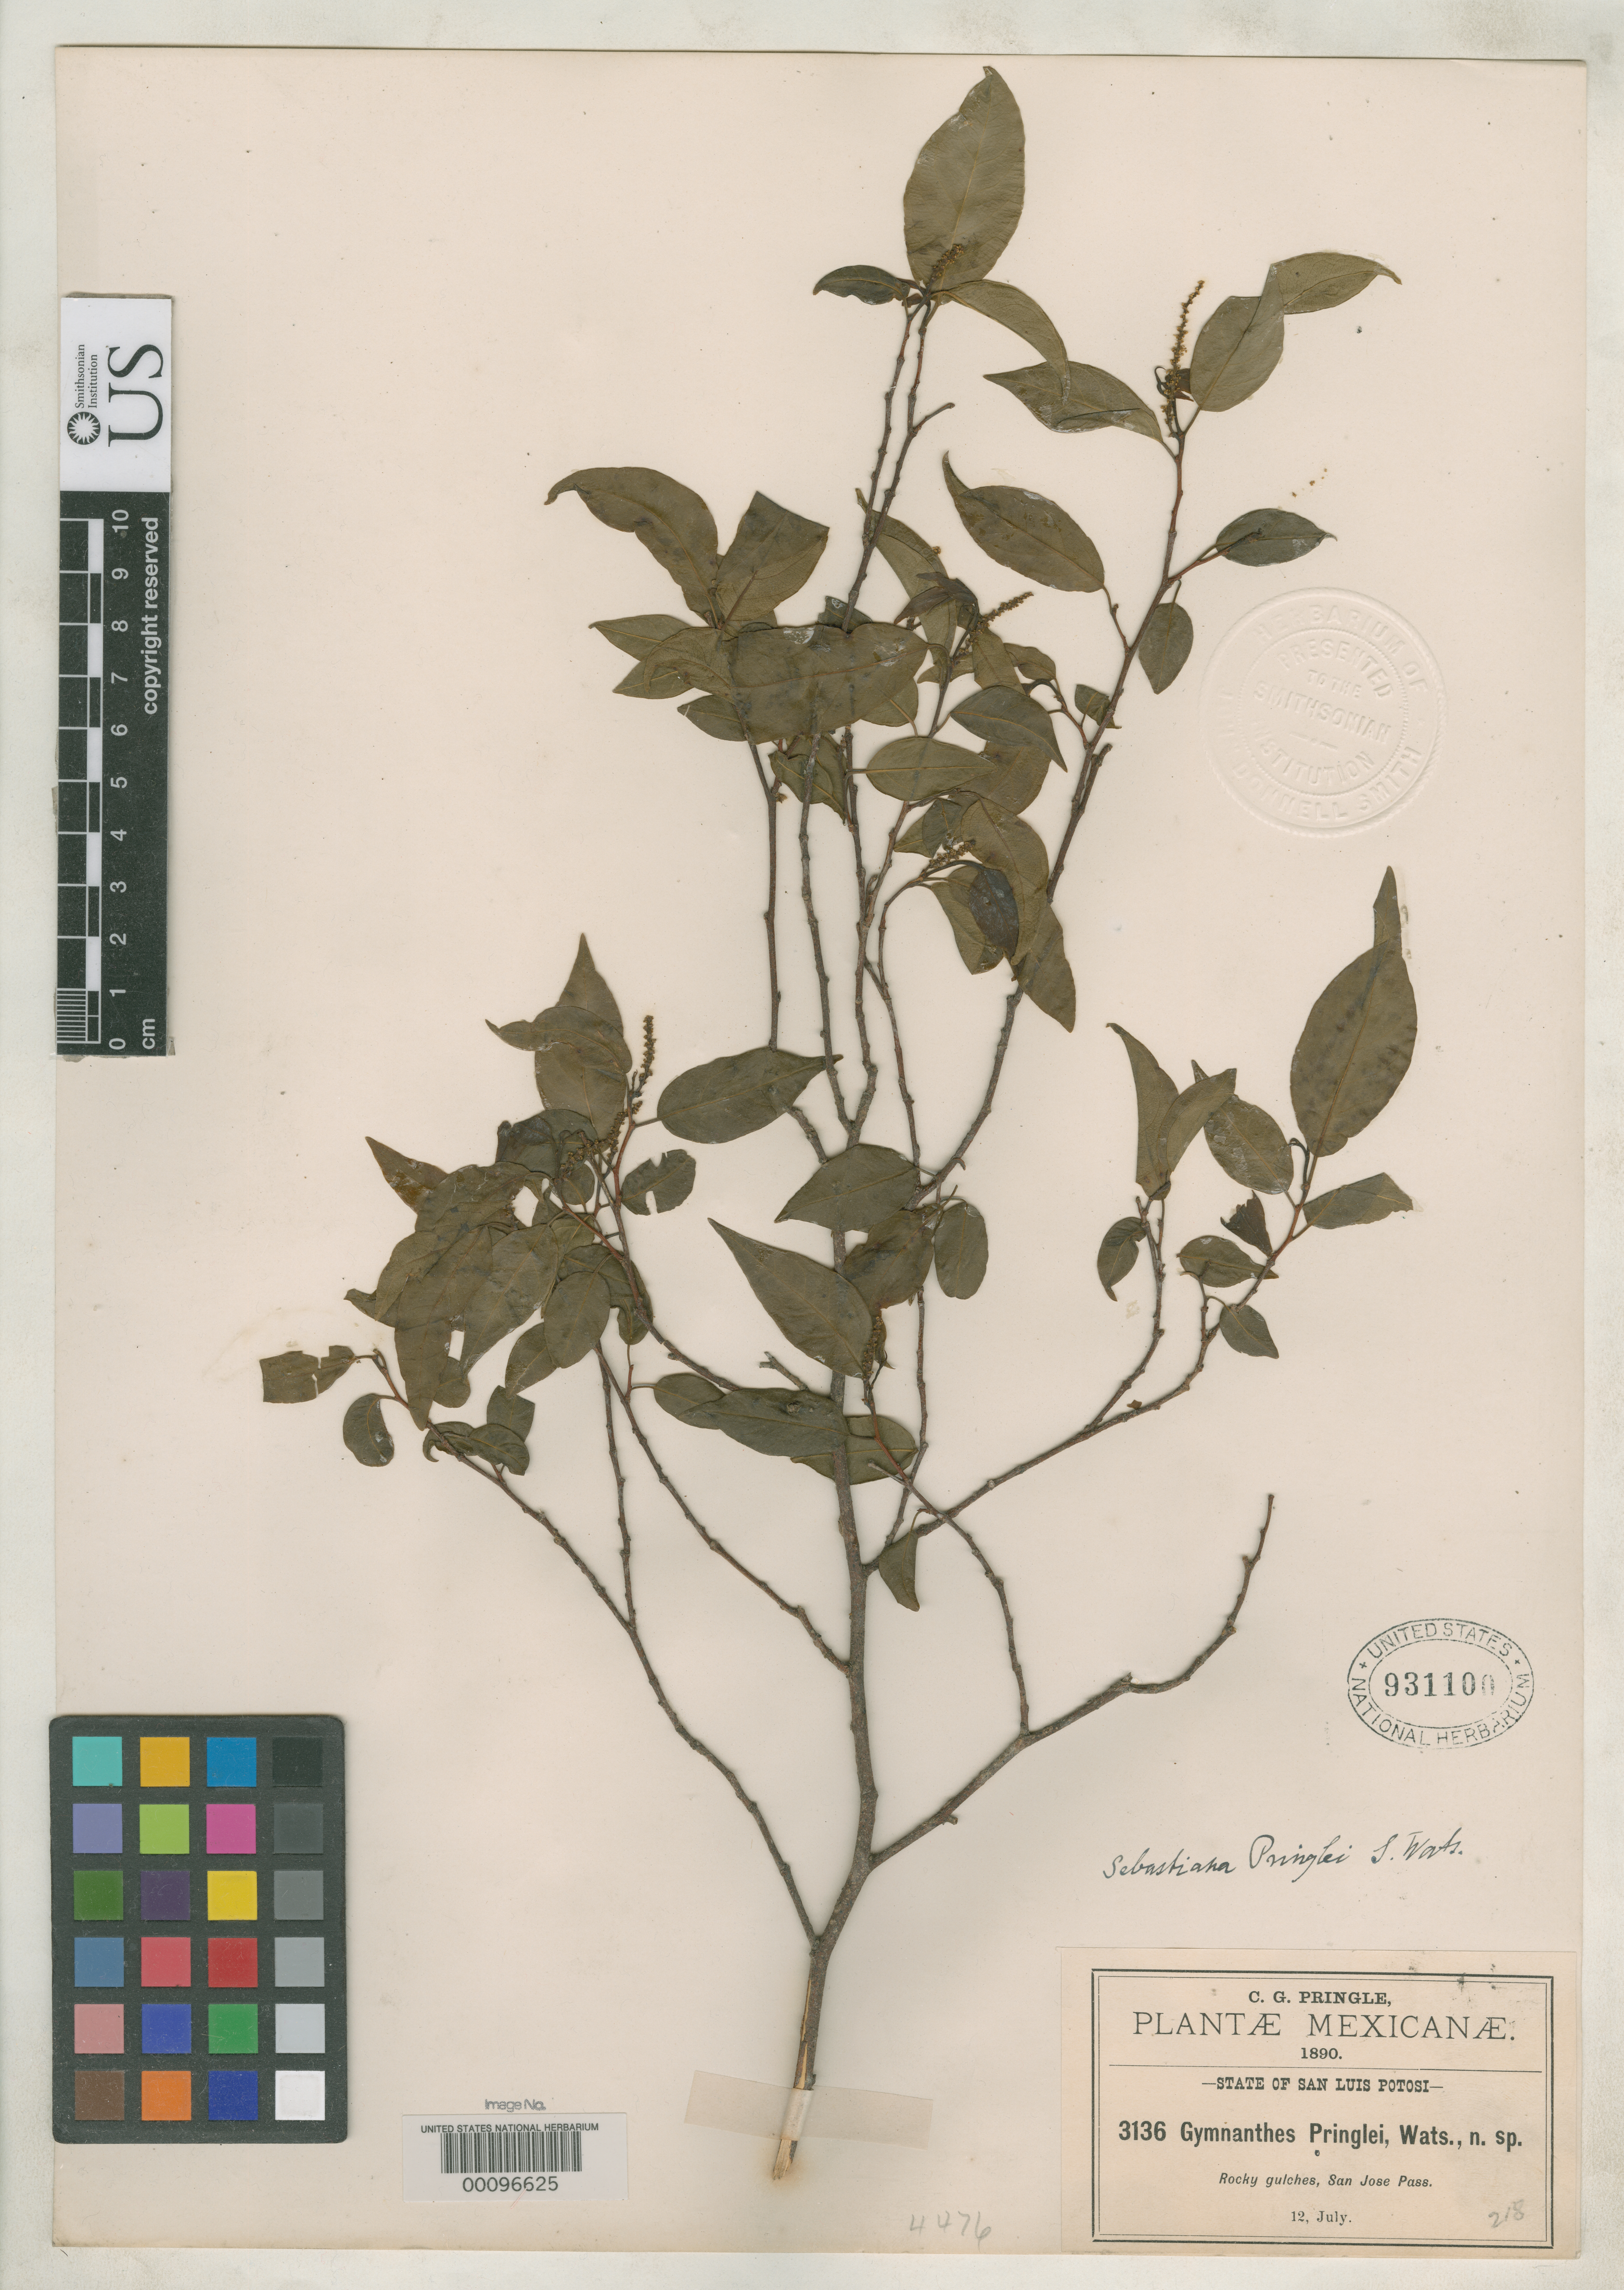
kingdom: Plantae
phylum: Tracheophyta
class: Magnoliopsida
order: Malpighiales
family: Euphorbiaceae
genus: Sebastiania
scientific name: Sebastiania pringlei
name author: S. Watson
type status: Type Collection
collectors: C. G. Pringle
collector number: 3136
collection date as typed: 12 Jul 1890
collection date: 1890-07-12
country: Mexico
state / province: San Luis Potosi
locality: San Jose Pass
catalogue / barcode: US 931100